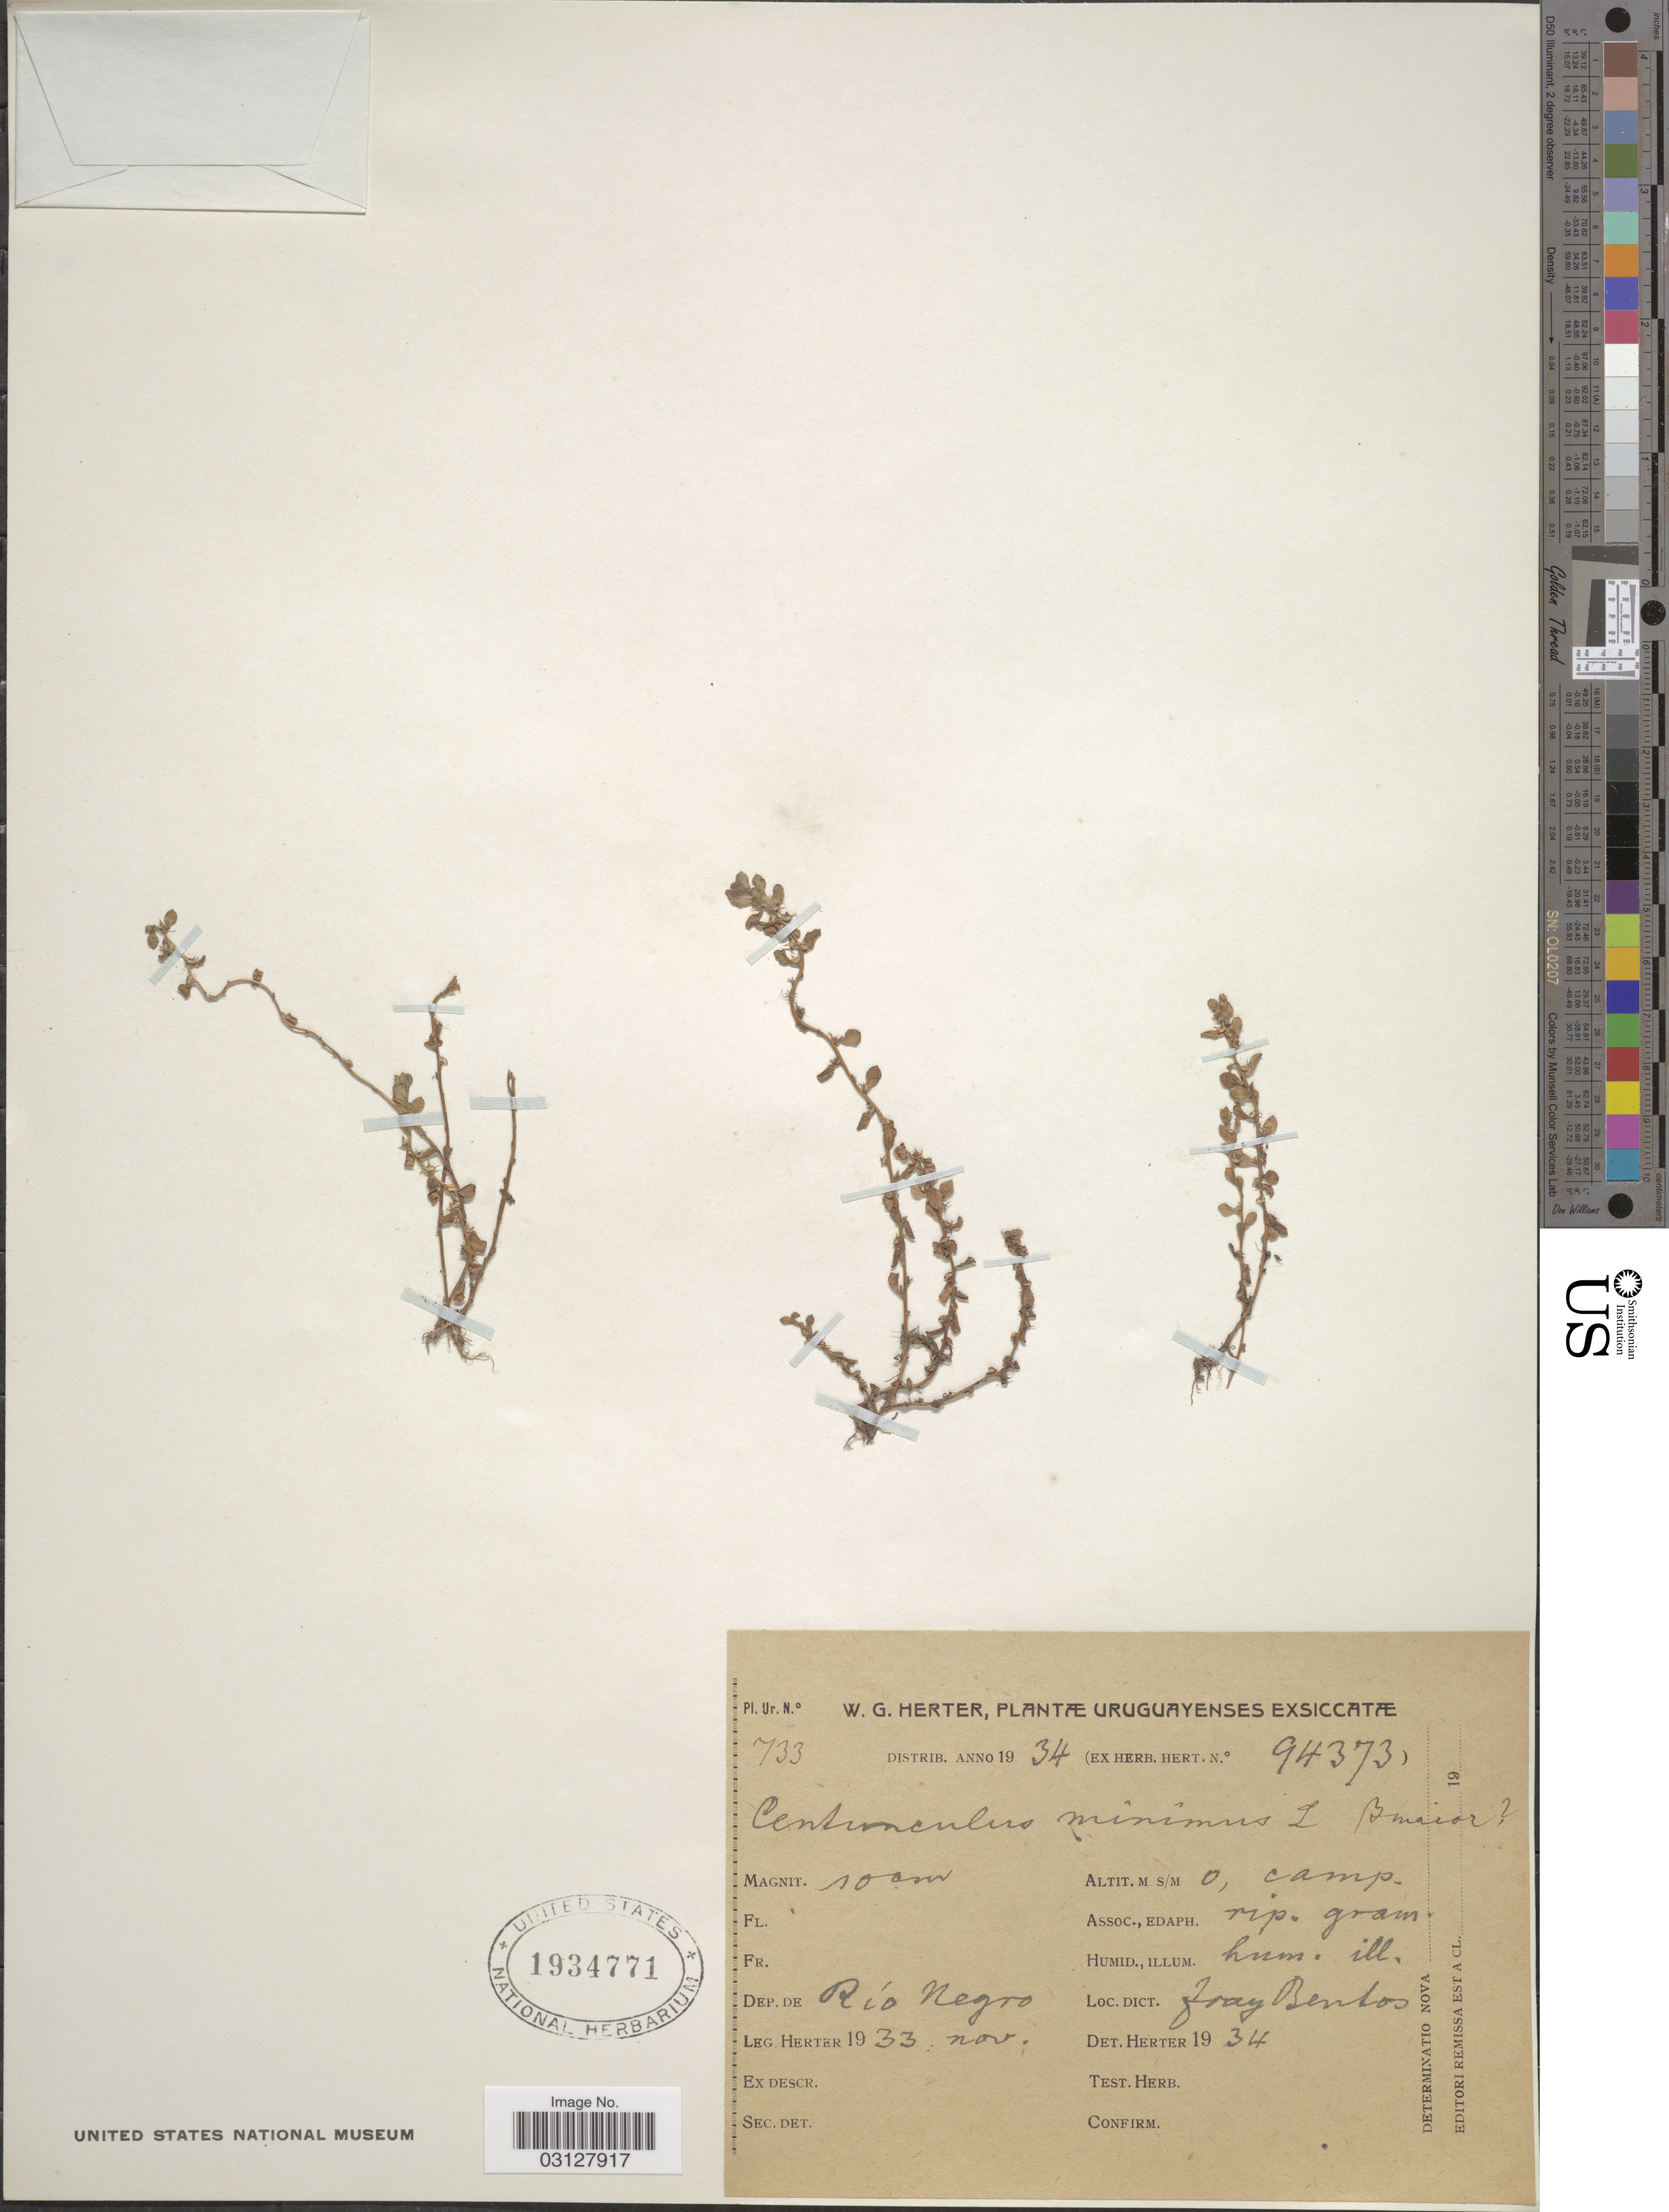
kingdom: Plantae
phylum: Tracheophyta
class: Magnoliopsida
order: Ericales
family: Primulaceae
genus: Centunculus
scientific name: Centunculus minimus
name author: L.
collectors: W. G. Herter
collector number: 733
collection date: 1933-11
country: Uruguay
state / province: Rio Negro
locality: Dep. de Río Negro. Fray Bentos.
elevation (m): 0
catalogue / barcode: US 1934771